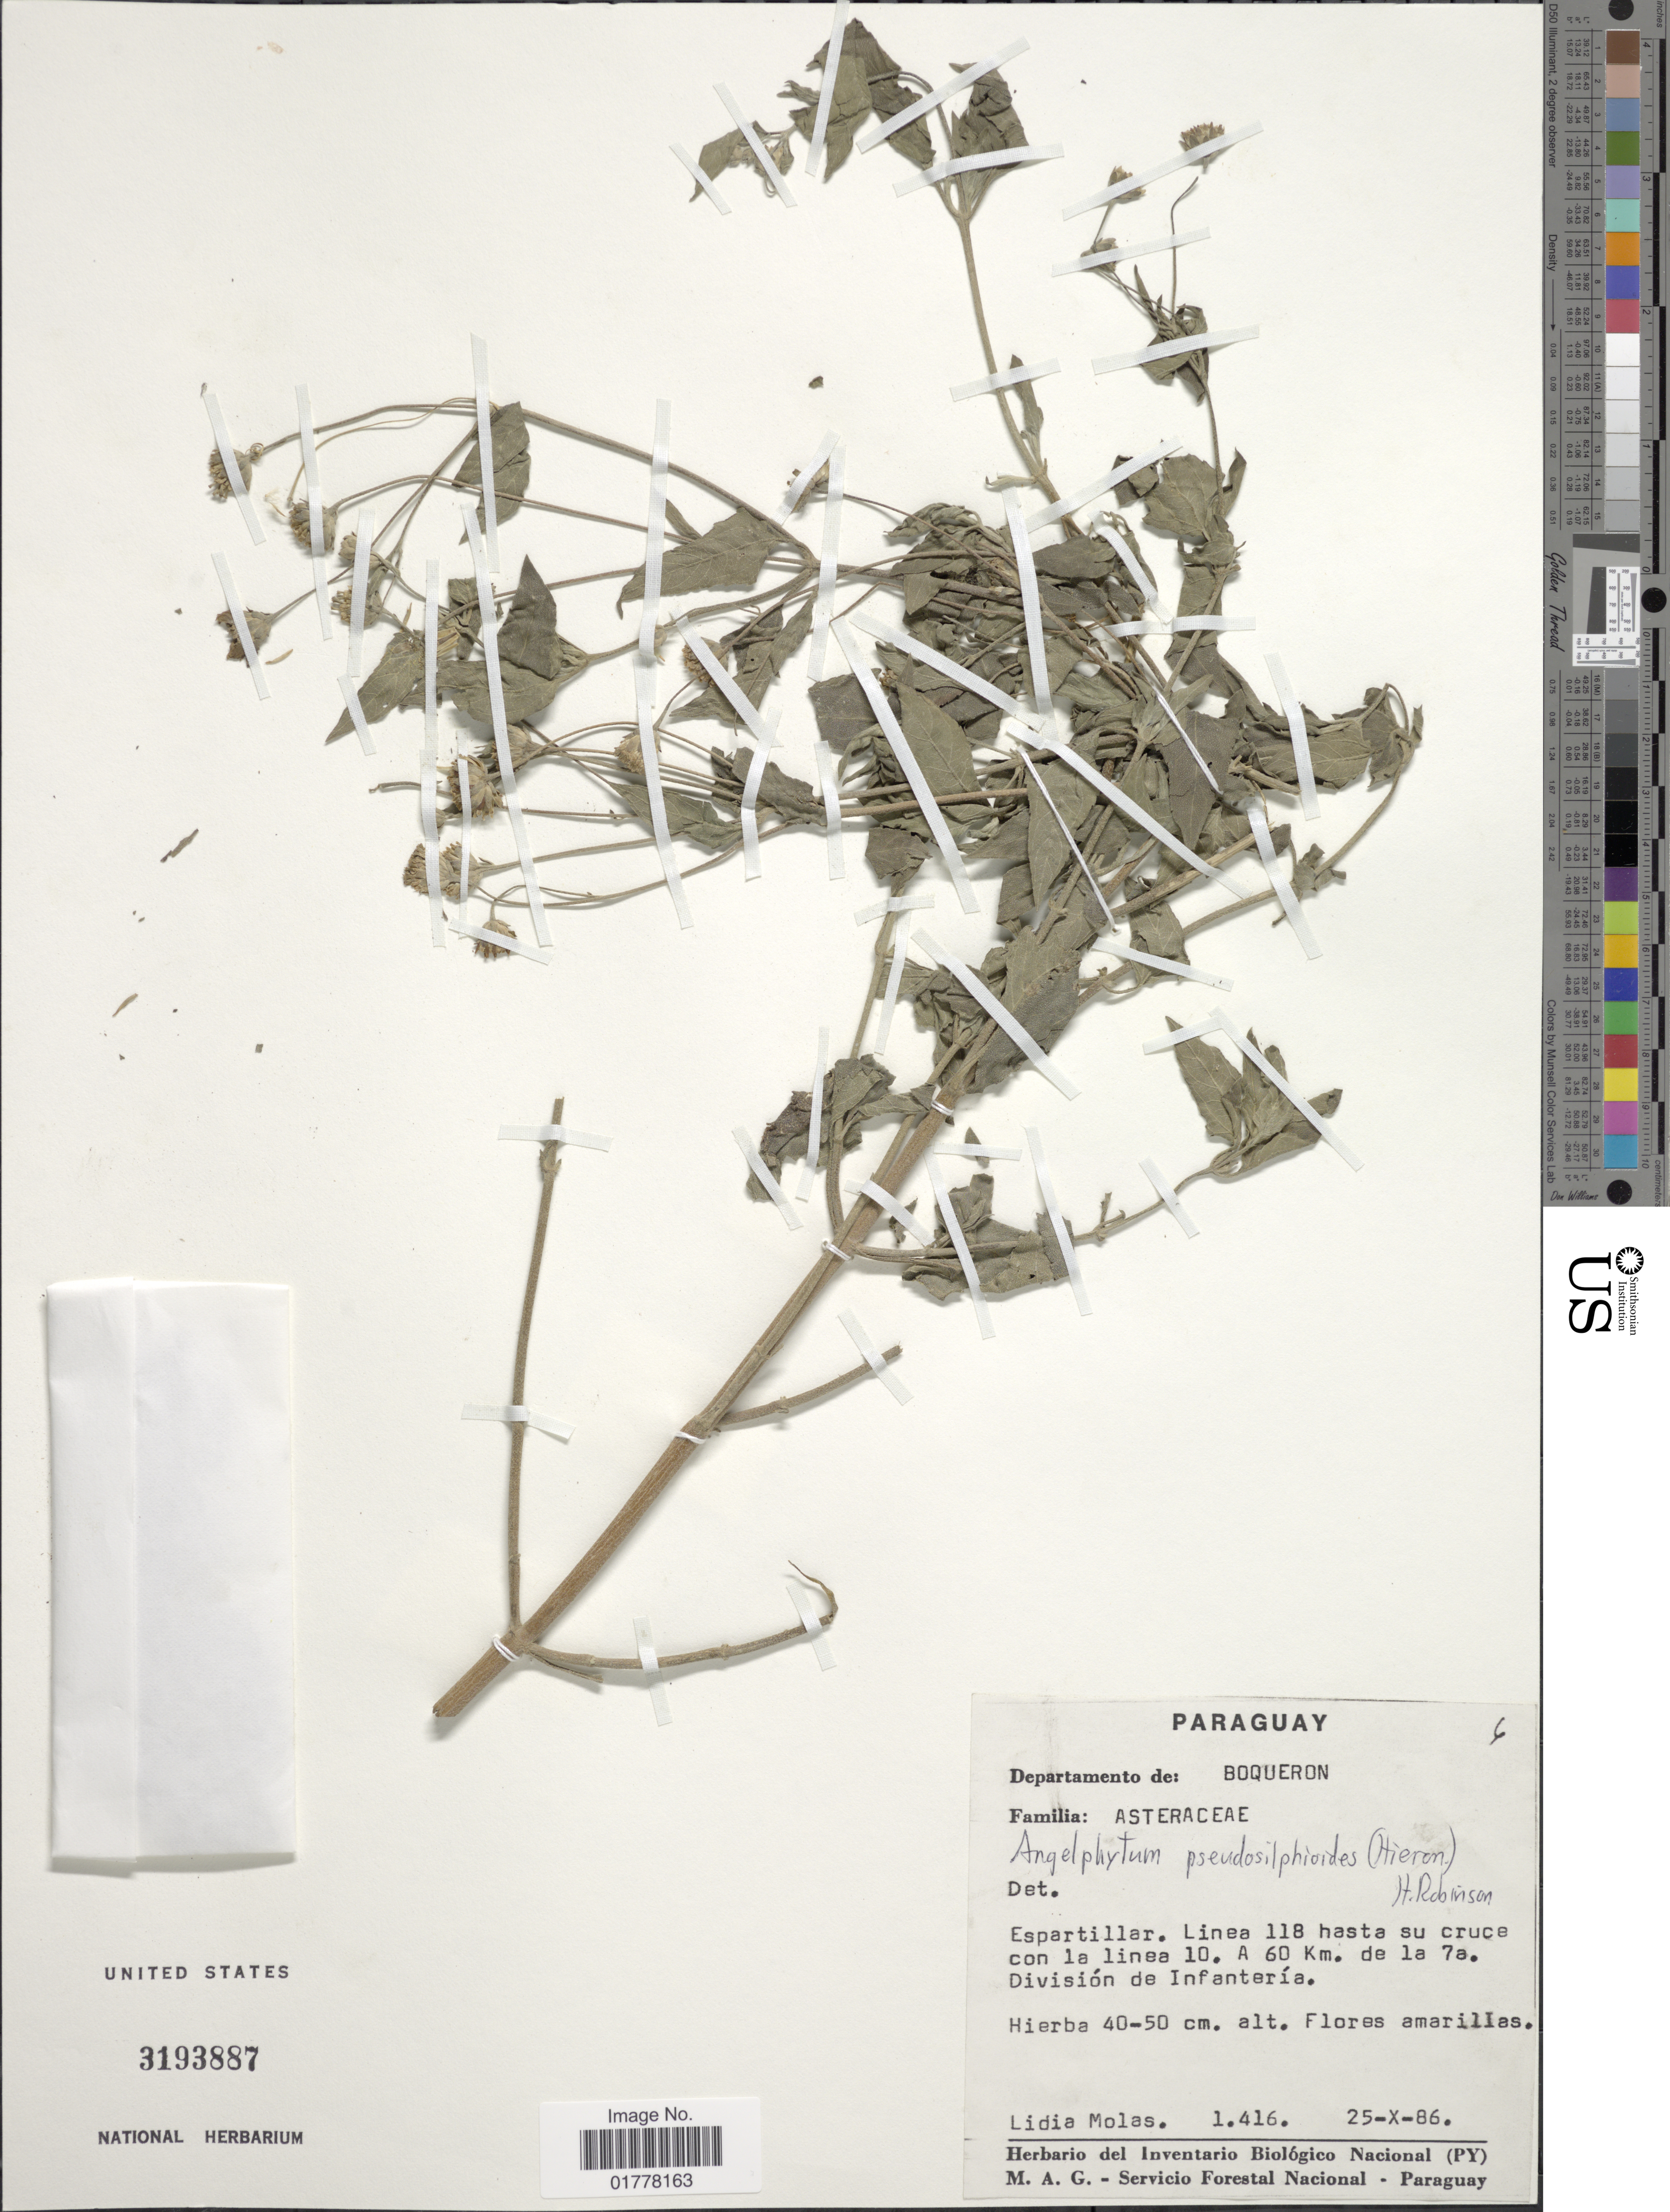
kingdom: Plantae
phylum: Tracheophyta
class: Magnoliopsida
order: Asterales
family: Asteraceae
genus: Angelphytum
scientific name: Angelphytum pseudosilphoides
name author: (Hassl.) H. Rob.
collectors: L. Molas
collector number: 1416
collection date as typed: Transcribed d/m/y: 25/10/86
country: Paraguay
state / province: Boqueron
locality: Departamento de: Boqueron. Espartillar. Linea 118 hasta su cruce con la linea 10. A 60 km. de la 7a. División de Infantería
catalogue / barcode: US 3193887